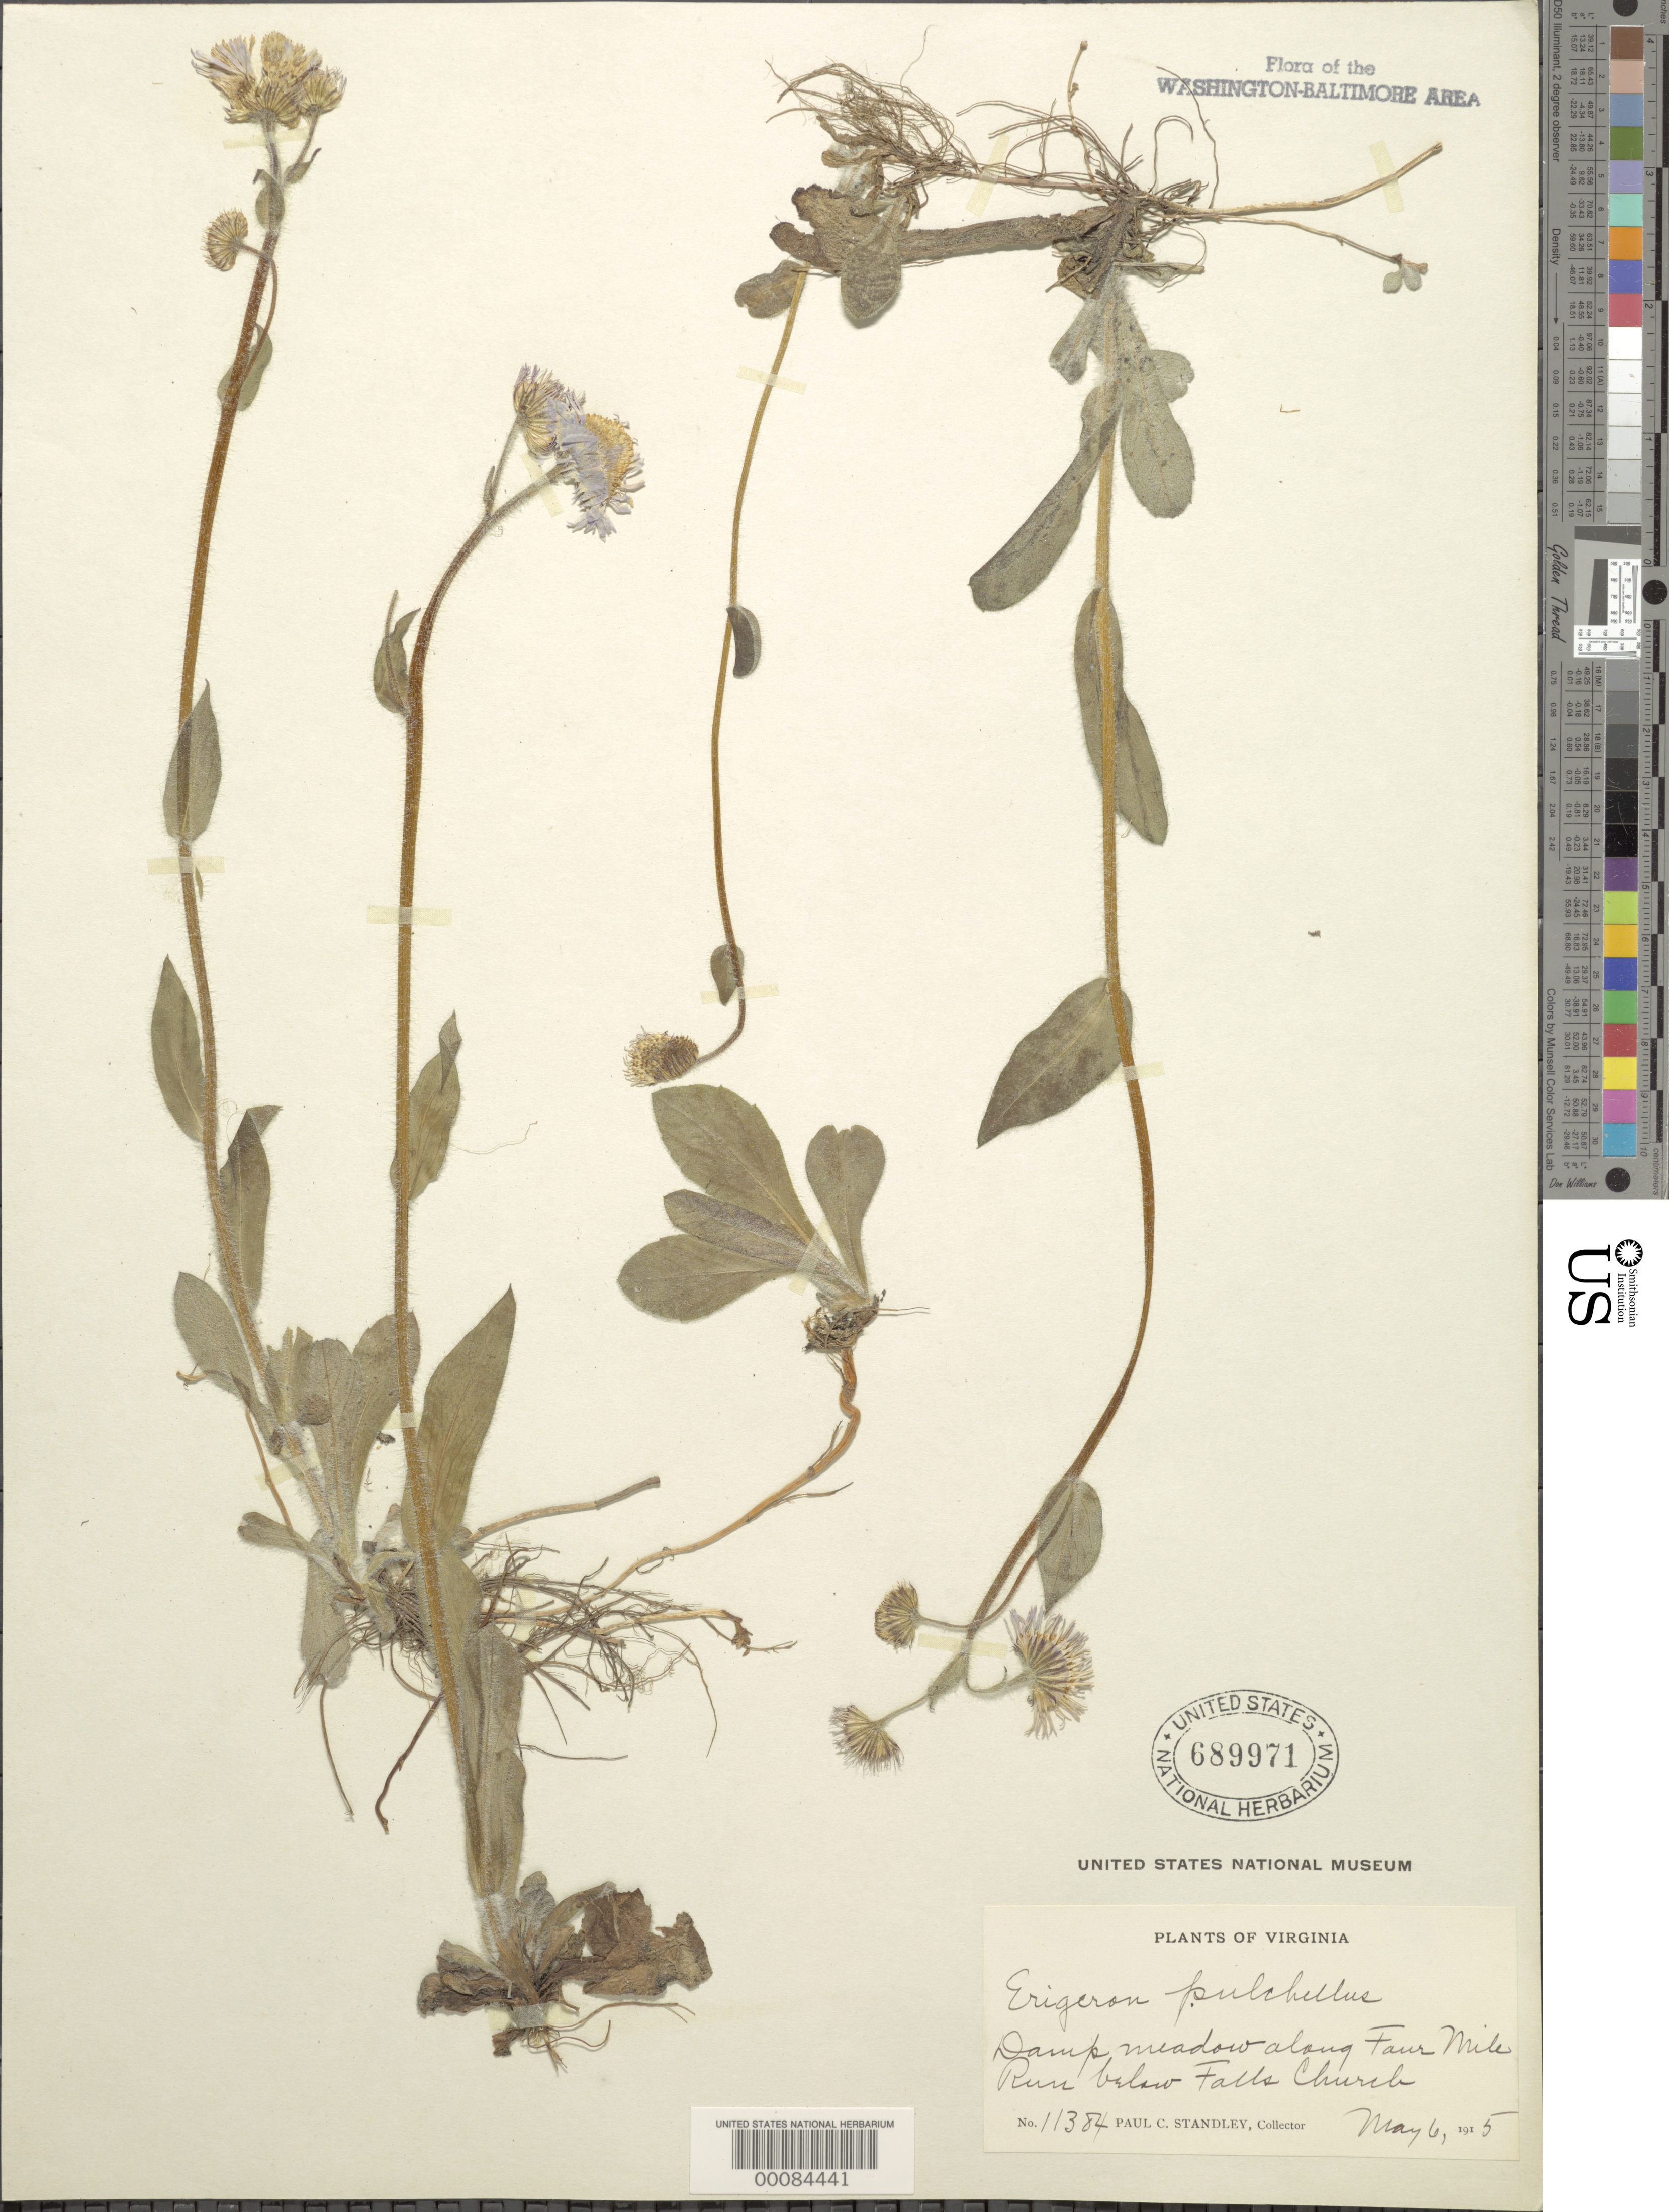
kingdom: Plantae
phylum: Tracheophyta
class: Magnoliopsida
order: Asterales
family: Asteraceae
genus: Erigeron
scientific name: Erigeron pulchellus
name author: Michx.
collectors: P. C. Standley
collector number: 11384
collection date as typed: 06 May 1915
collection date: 1915-05-06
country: United States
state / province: Virginia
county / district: Arlington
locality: Four Mile Run below Falls Church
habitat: Damp meadow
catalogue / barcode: US 689971